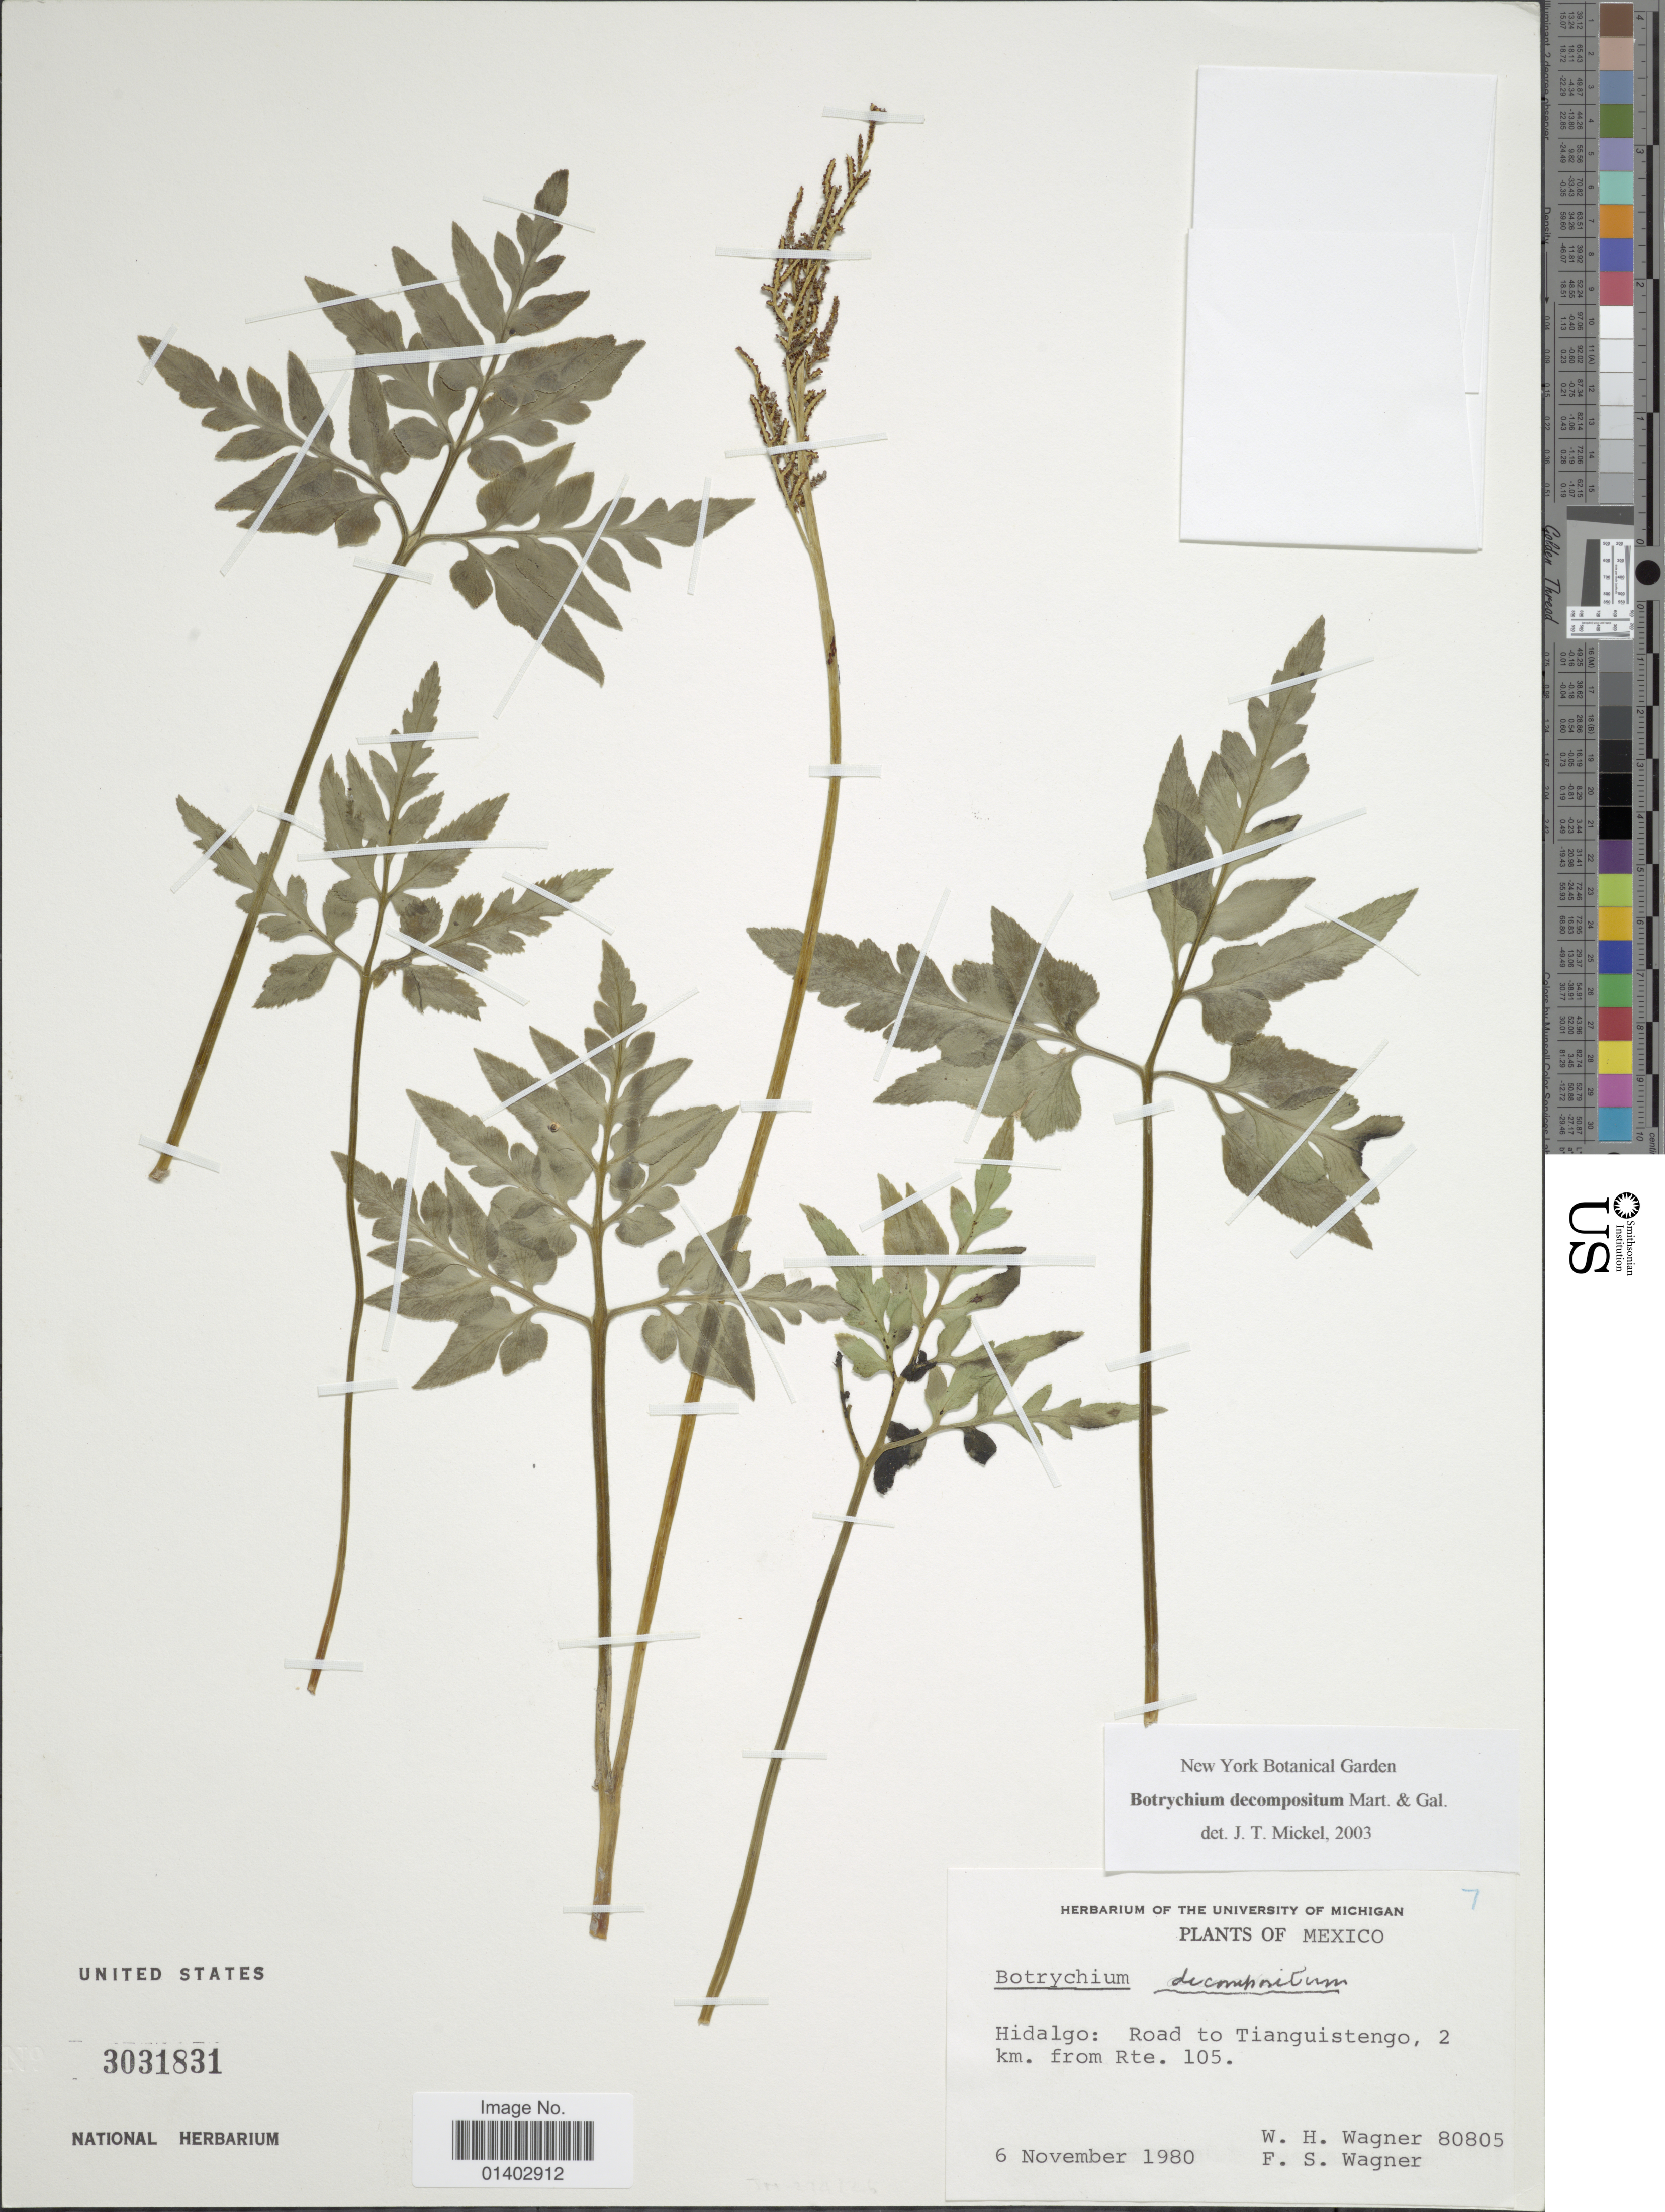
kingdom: Plantae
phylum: Tracheophyta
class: Polypodiopsida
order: Ophioglossales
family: Ophioglossaceae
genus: Botrychium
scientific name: Botrychium dissectum subsp. decompositum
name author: (M. Martens & Galeotti) R.T. Clausen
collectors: W. H. Wagner & F. S. Wagner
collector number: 80805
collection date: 1980-11-06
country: Mexico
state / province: Hidalgo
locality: Road to Tianguistengo, 2 km from Rte 105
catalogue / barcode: US 3031831